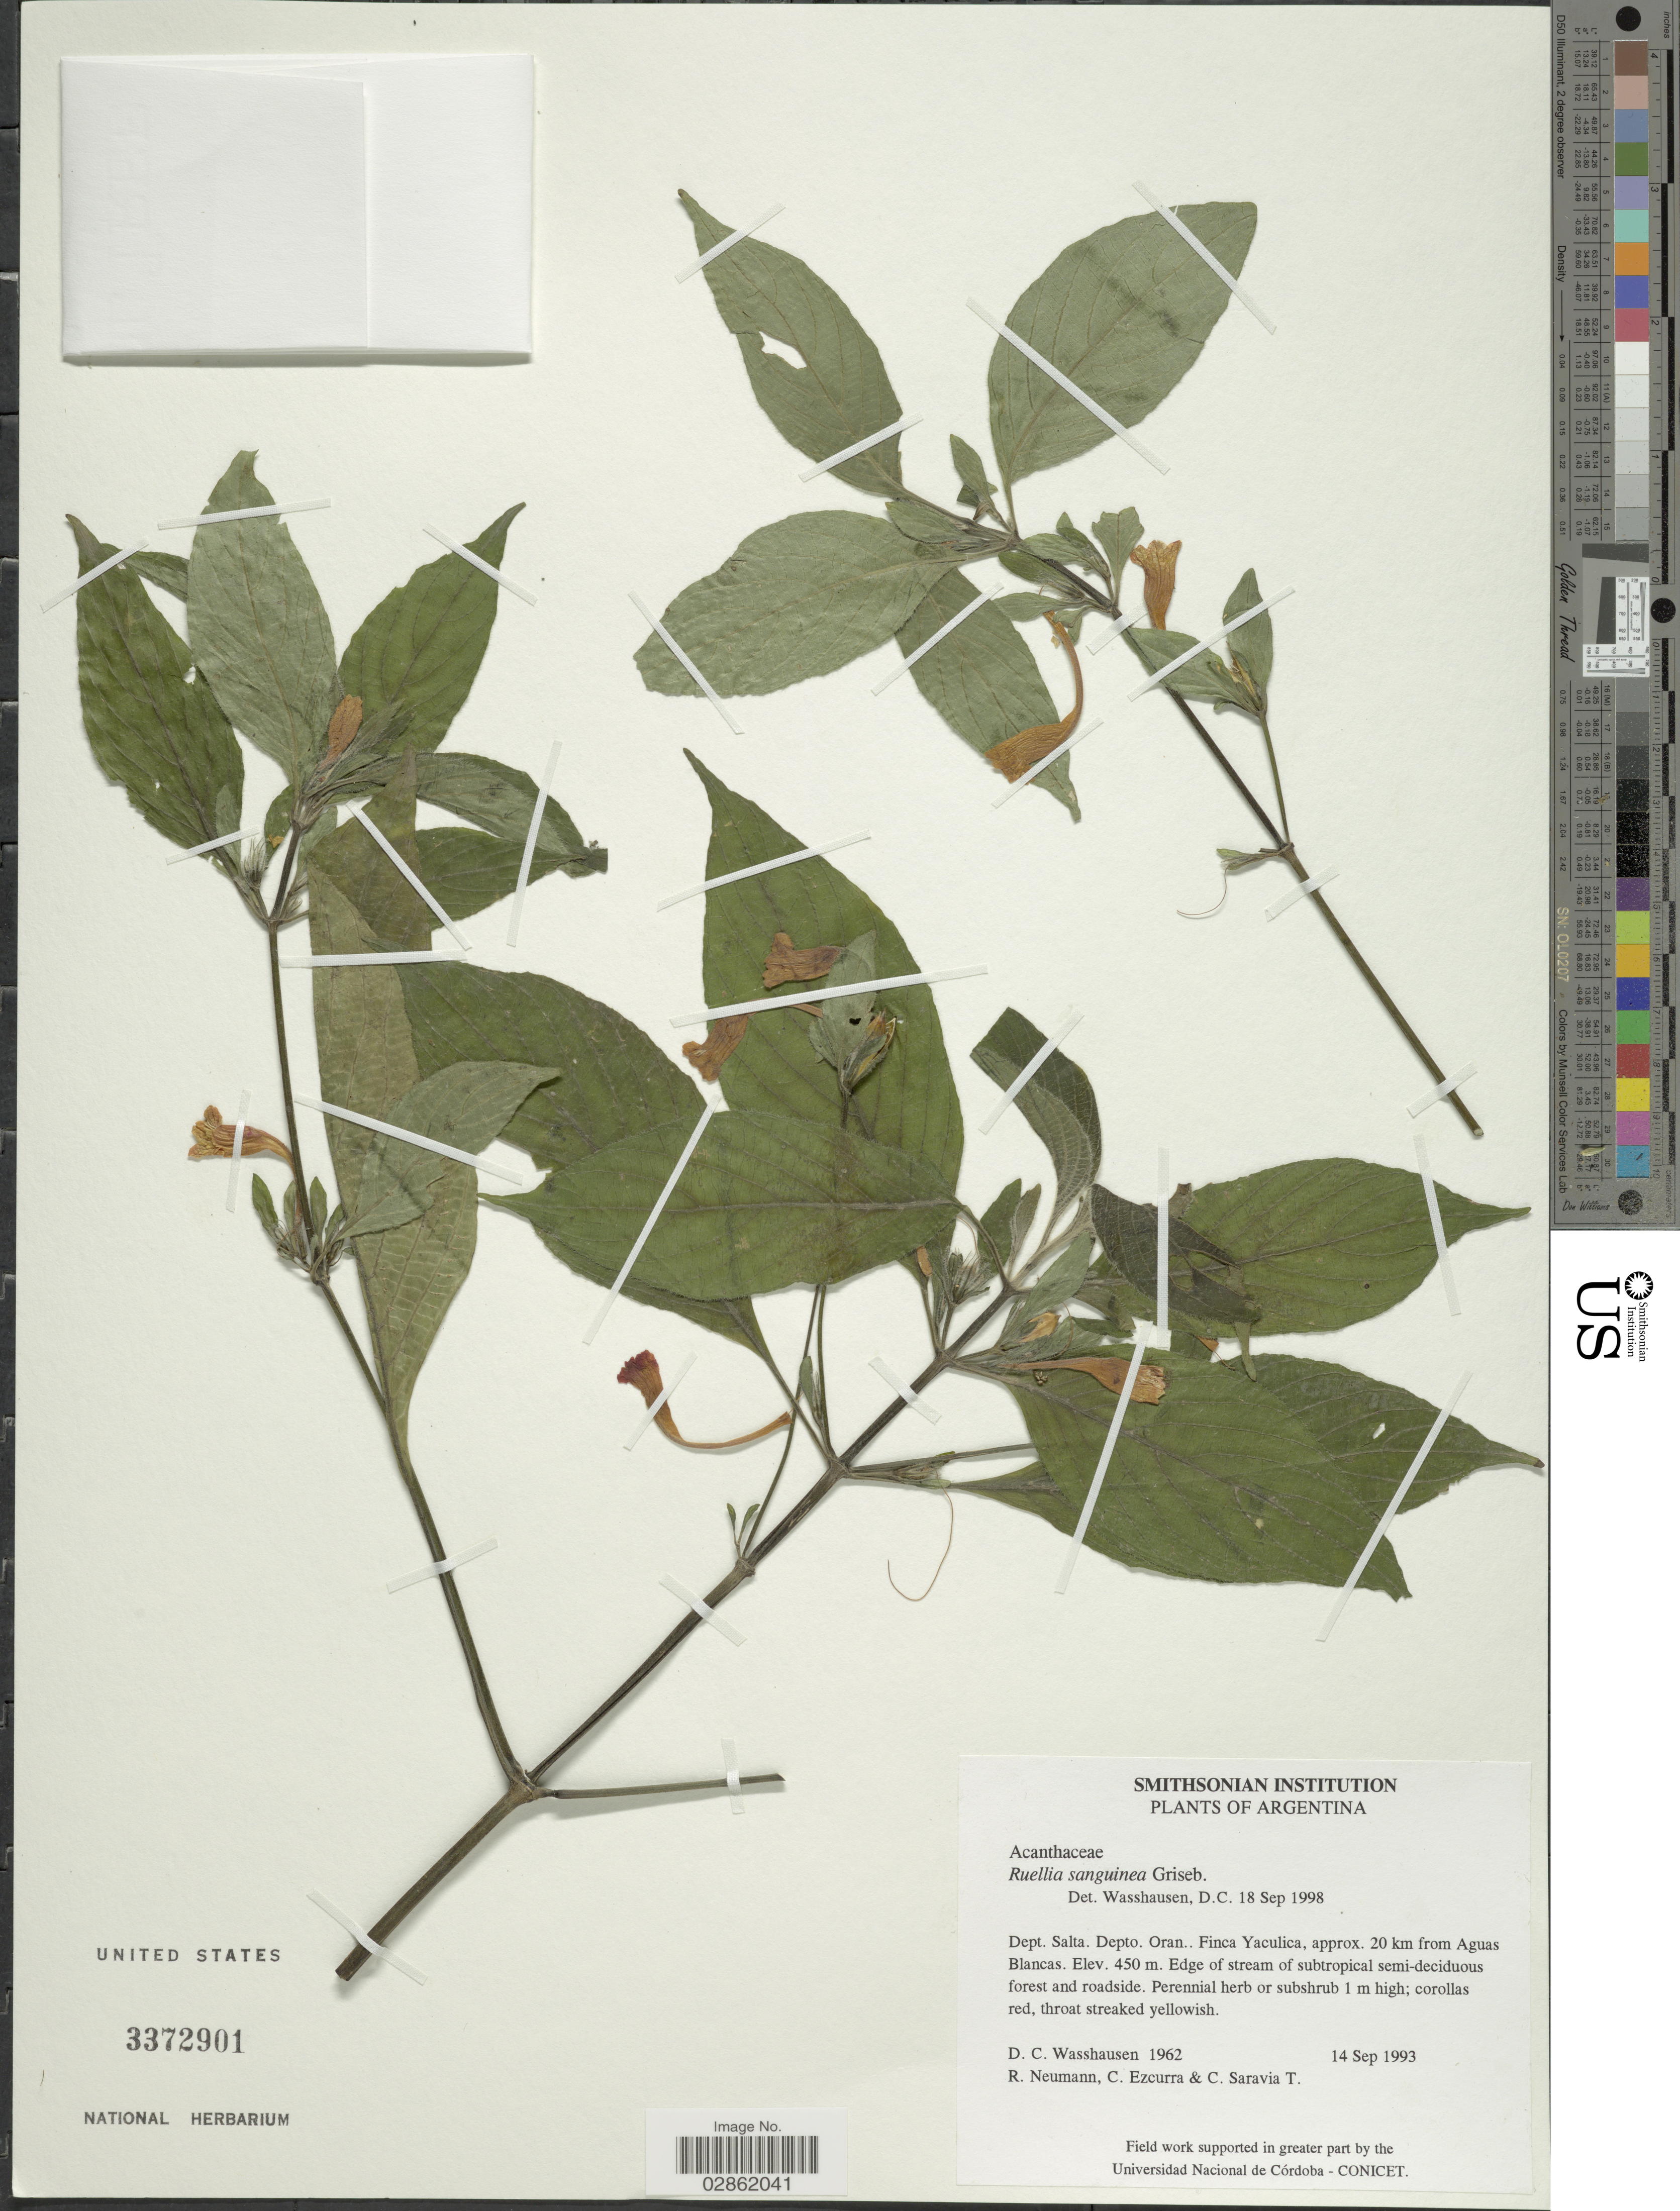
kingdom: Plantae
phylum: Tracheophyta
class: Magnoliopsida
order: Lamiales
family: Acanthaceae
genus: Ruellia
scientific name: Ruellia sanguinea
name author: Griseb.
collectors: D. C. Wasshausen, R. Neumann, C. Ezcurra & C. Saravia T.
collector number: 1962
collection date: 1993-09-14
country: Argentina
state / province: Salta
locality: Dept. Salta, Depto. Oran, Finca Yaculica, approx. 20 km from Aguas Blancas.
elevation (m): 450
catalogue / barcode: US 3372901